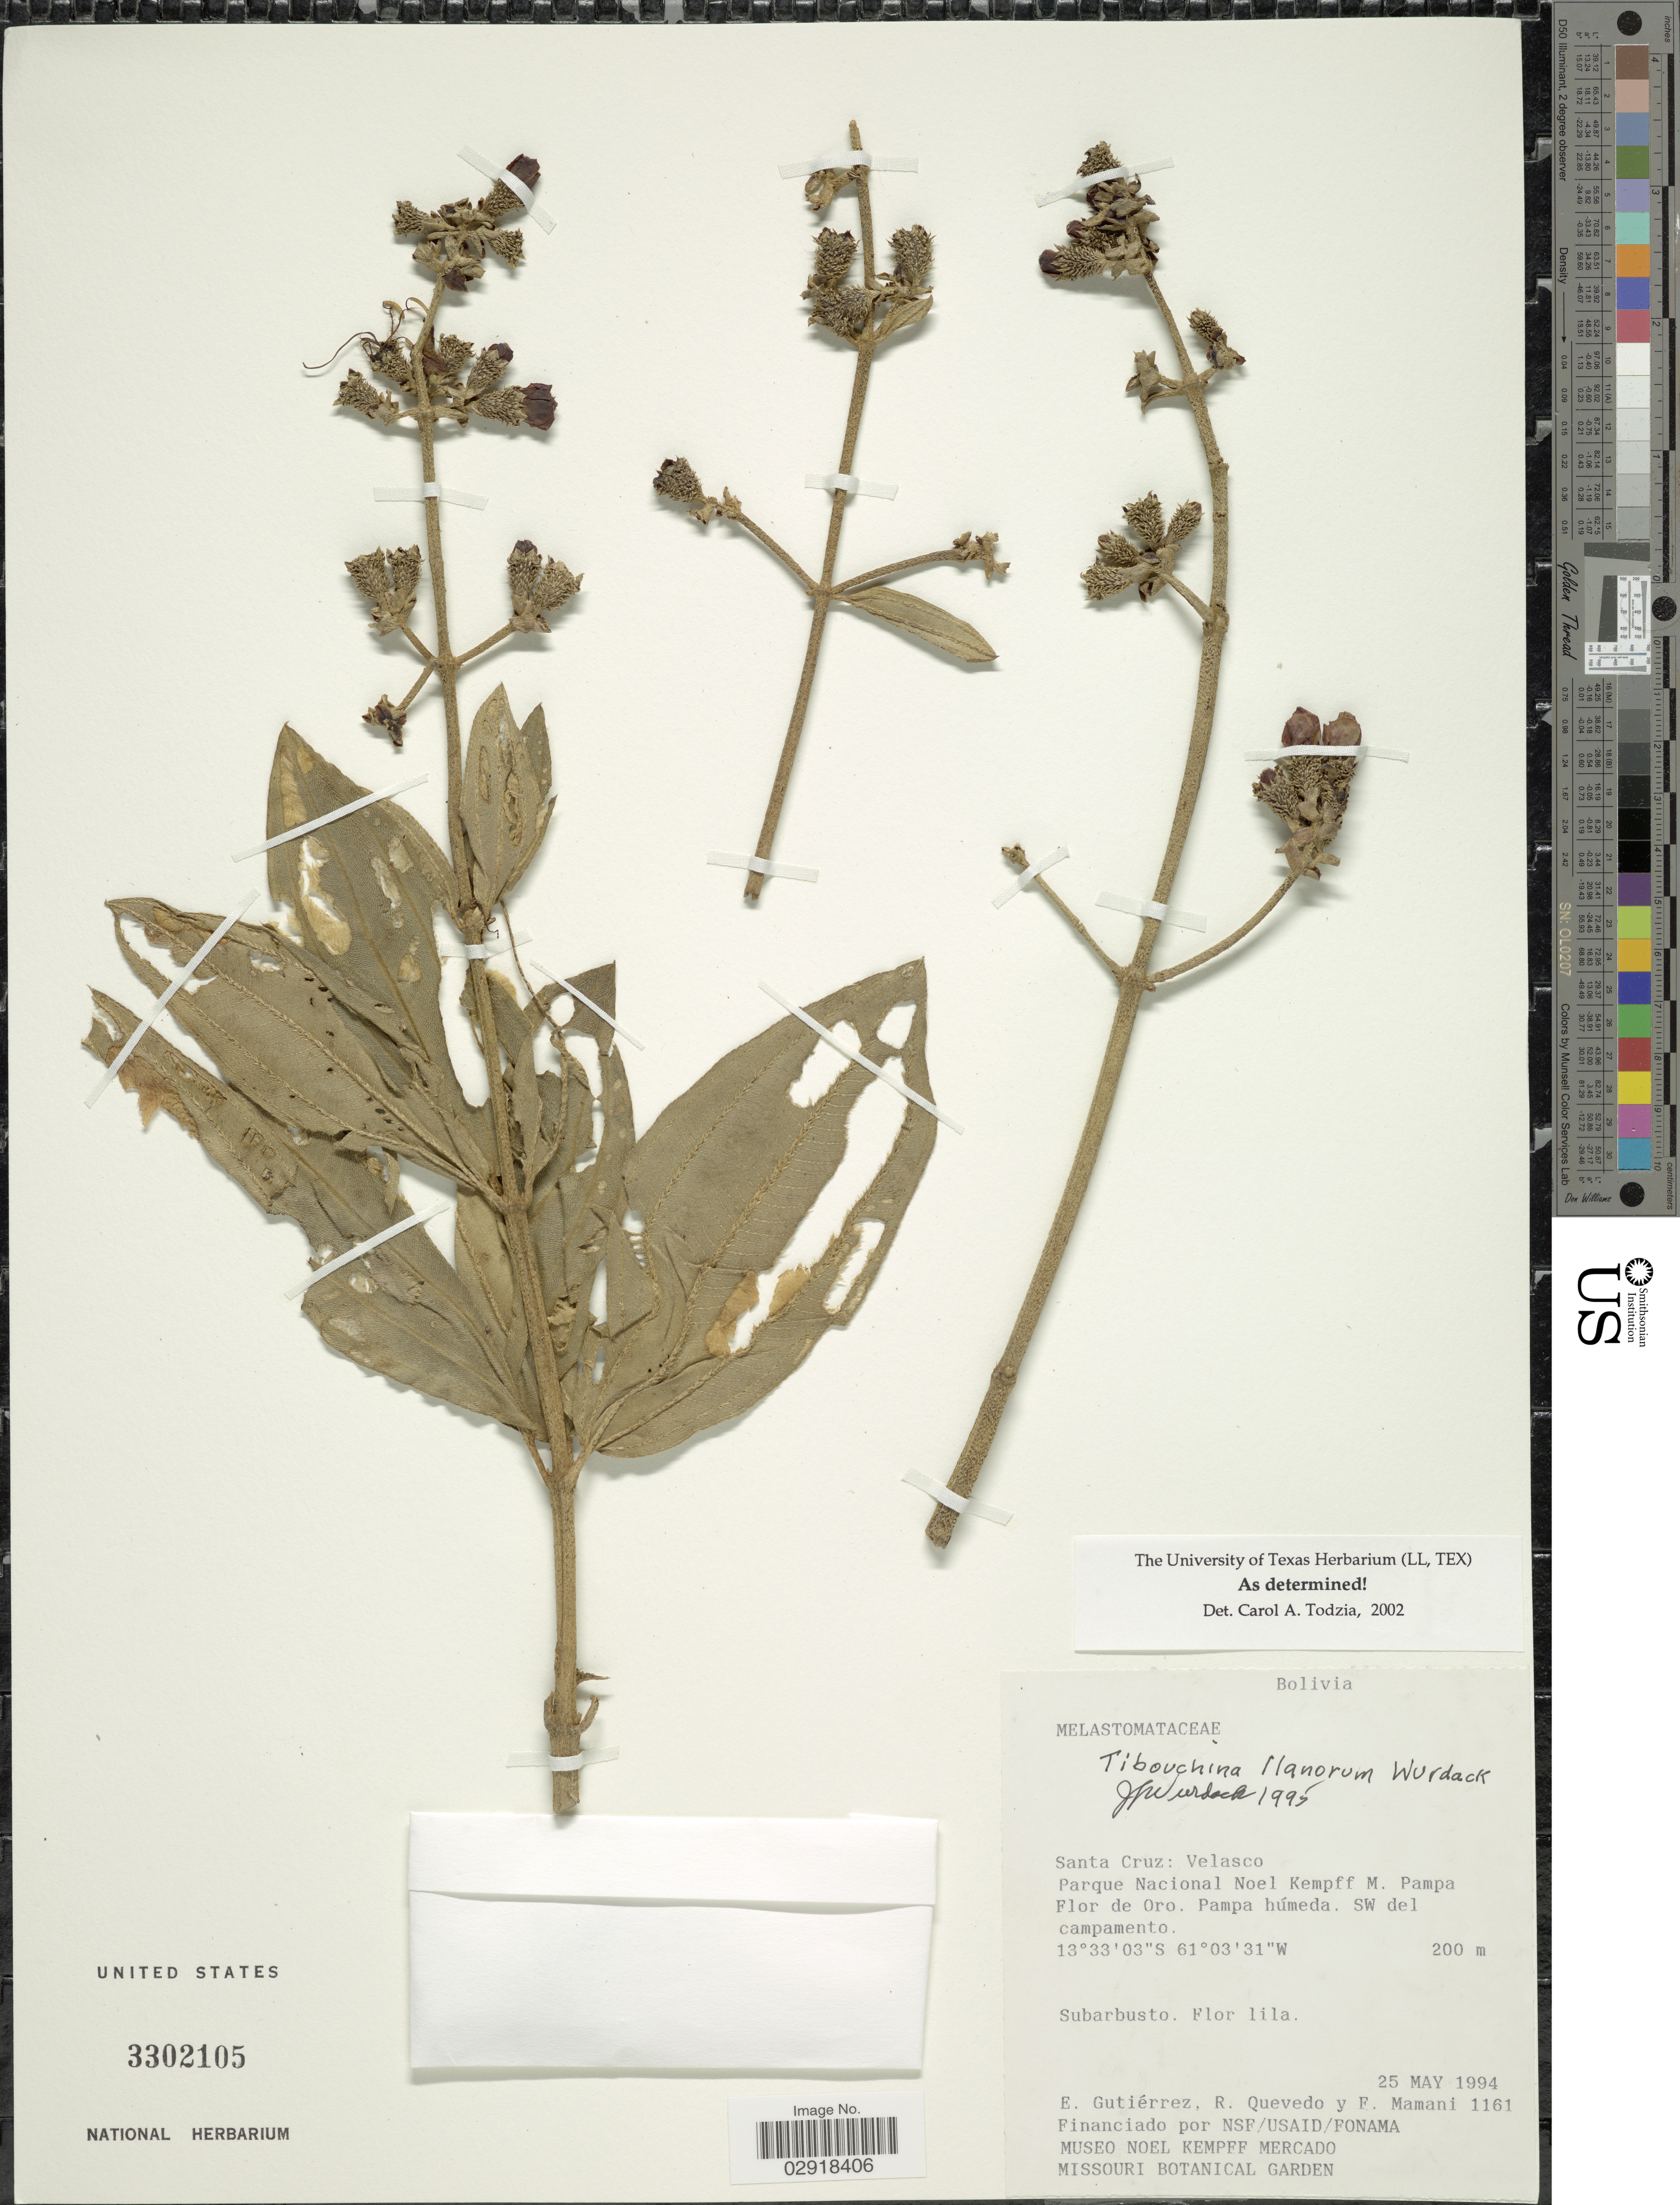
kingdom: Plantae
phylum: Tracheophyta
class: Magnoliopsida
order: Myrtales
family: Melastomataceae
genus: Tibouchina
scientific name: Tibouchina llanorum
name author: Wurdack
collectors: E. Gutiérrez, R. Quevedo & F. Mamani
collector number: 1161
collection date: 1994-05-25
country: Bolivia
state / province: Santa Cruz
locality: Velasco, Parque Nacional Noel Kempff M. Pampa, Flor de Oro, Pampa húmeda, SW del campamento.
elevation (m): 200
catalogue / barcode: US 3302105